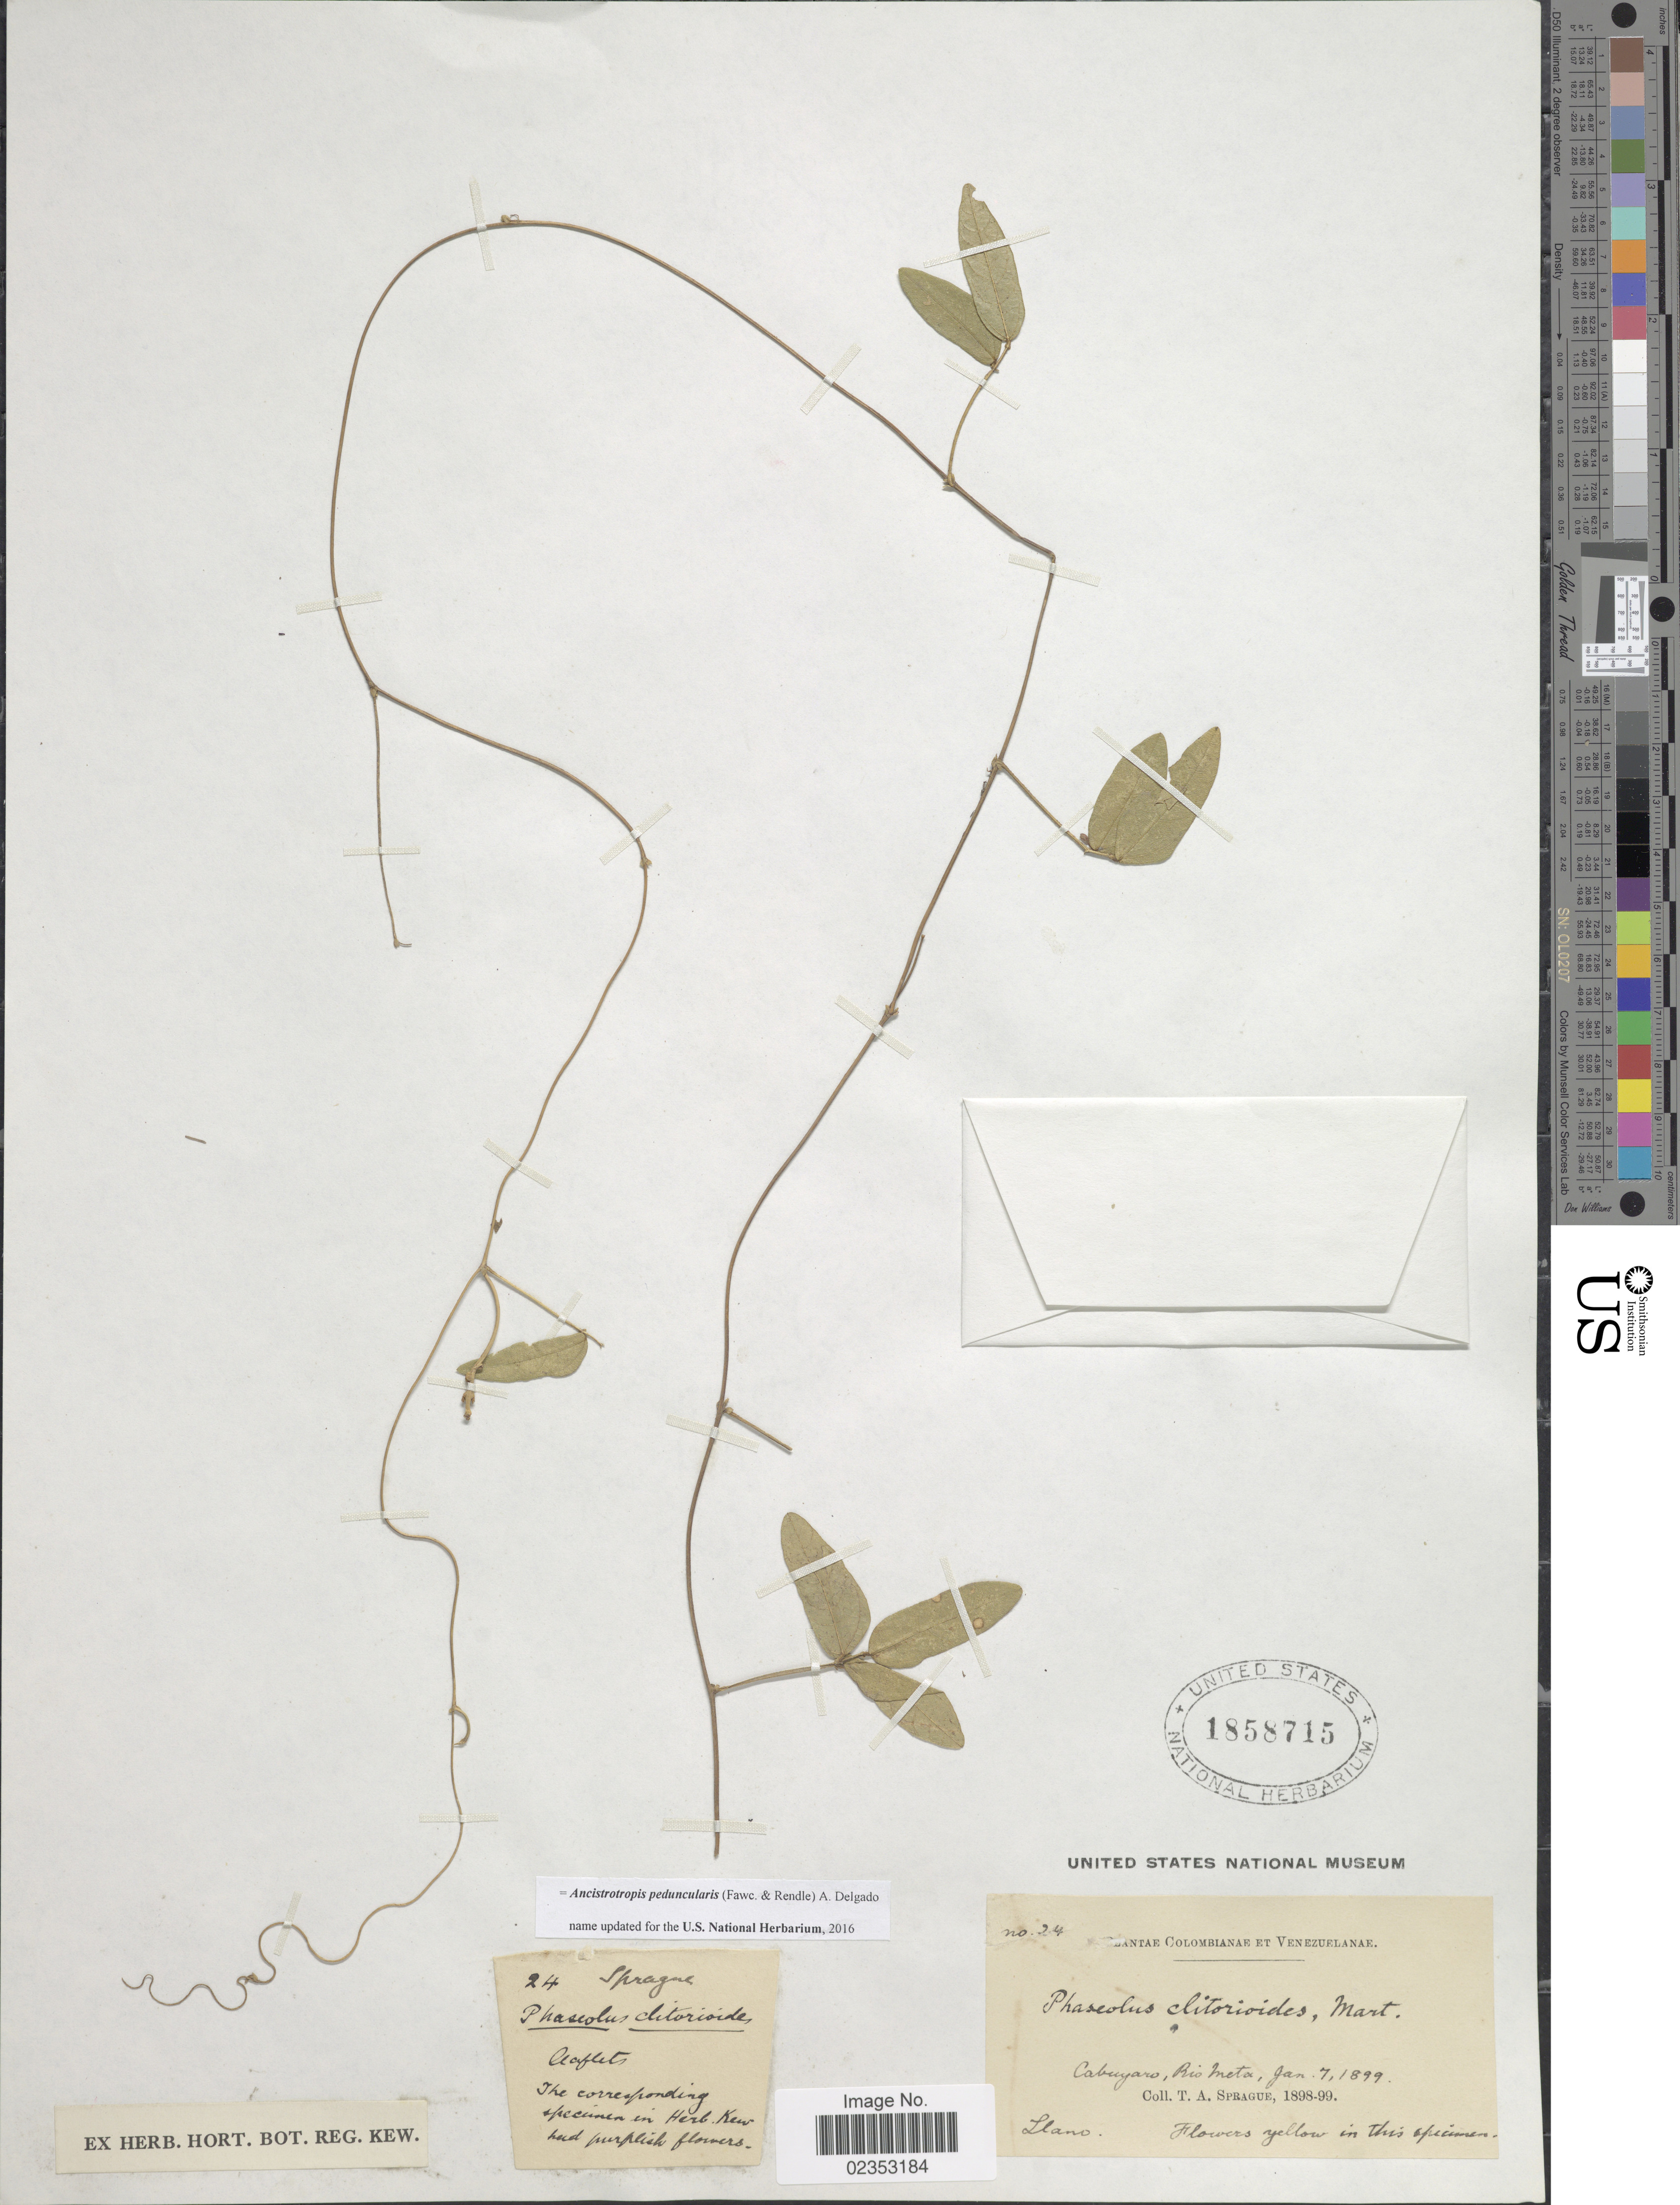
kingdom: Plantae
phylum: Tracheophyta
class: Magnoliopsida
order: Fabales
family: Fabaceae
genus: Ancistrotropis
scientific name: Ancistrotropis peduncularis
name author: (Fawc. & Rendle) A. Delgado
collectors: T. A. Sprague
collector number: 24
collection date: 1899-01-07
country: Colombia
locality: Colombianae et Venezuelanae. Cabuyaro, Rio Meta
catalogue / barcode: US 1858715